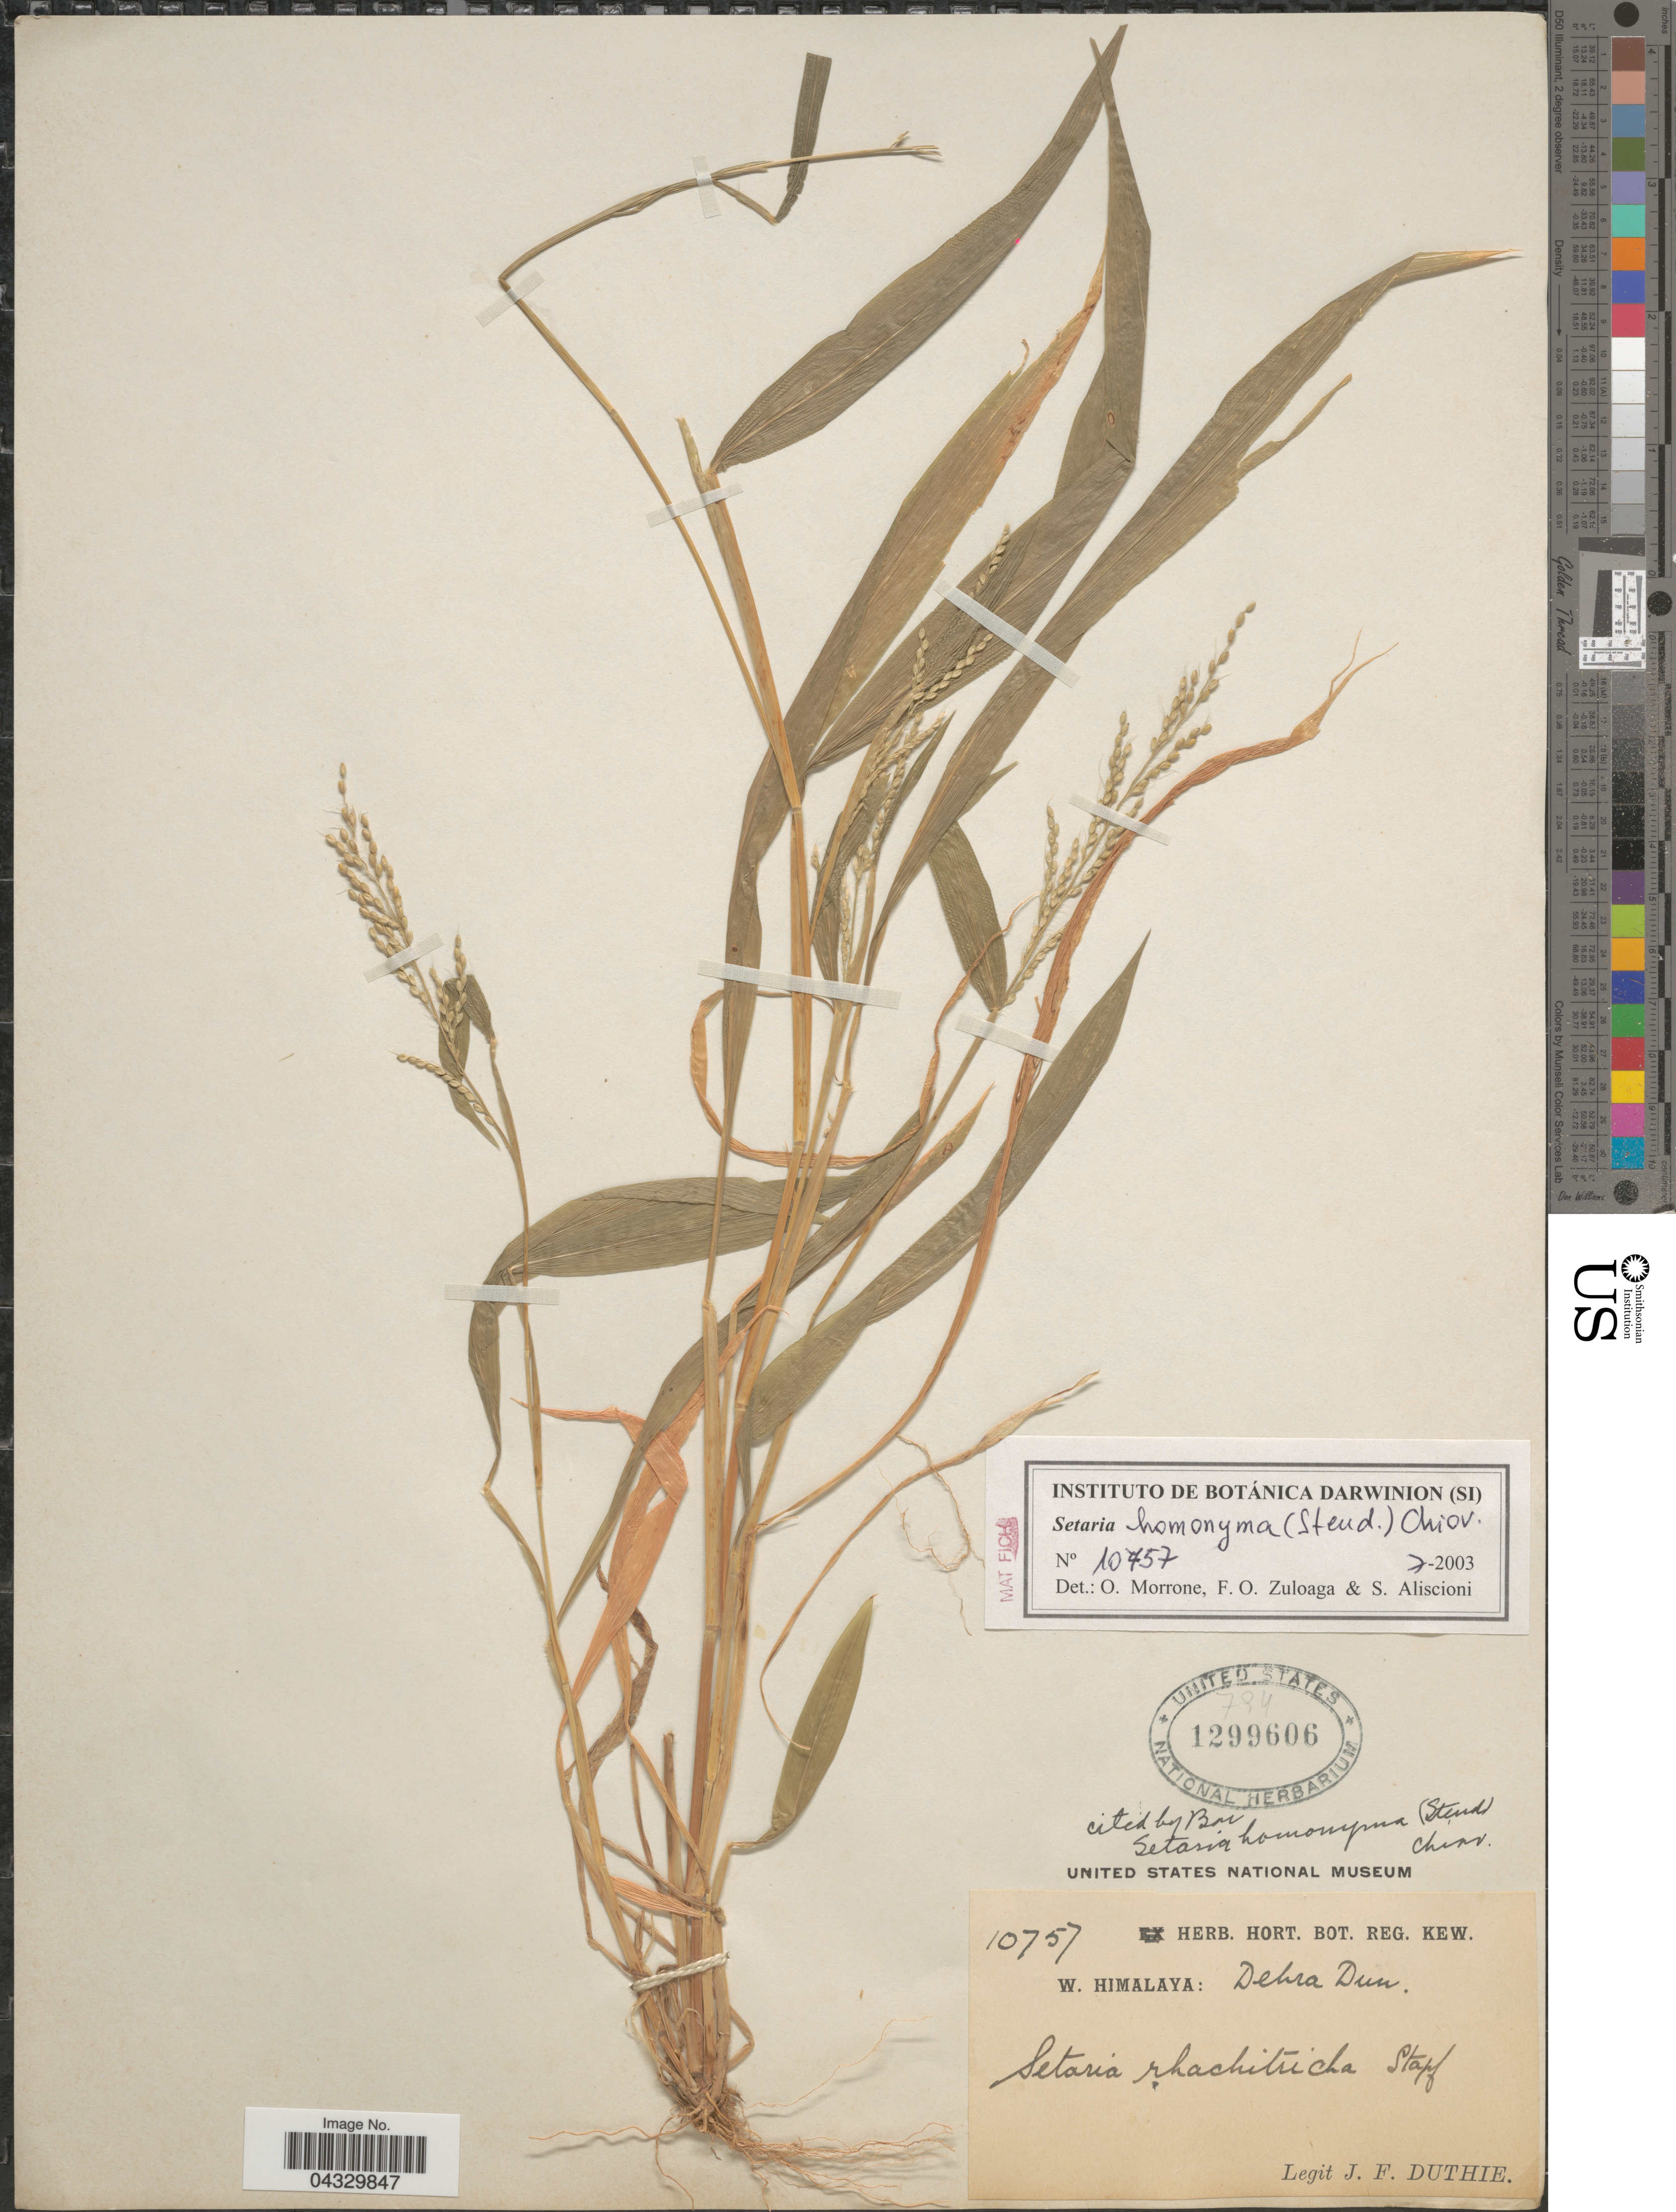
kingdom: Plantae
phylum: Tracheophyta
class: Liliopsida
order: Poales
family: Poaceae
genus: Setaria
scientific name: Setaria homonyma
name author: (Steud.) Chiov.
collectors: J. F. Duthie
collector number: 10757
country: India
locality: W. Himalaya: Dehra Dun.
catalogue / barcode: US 1299606